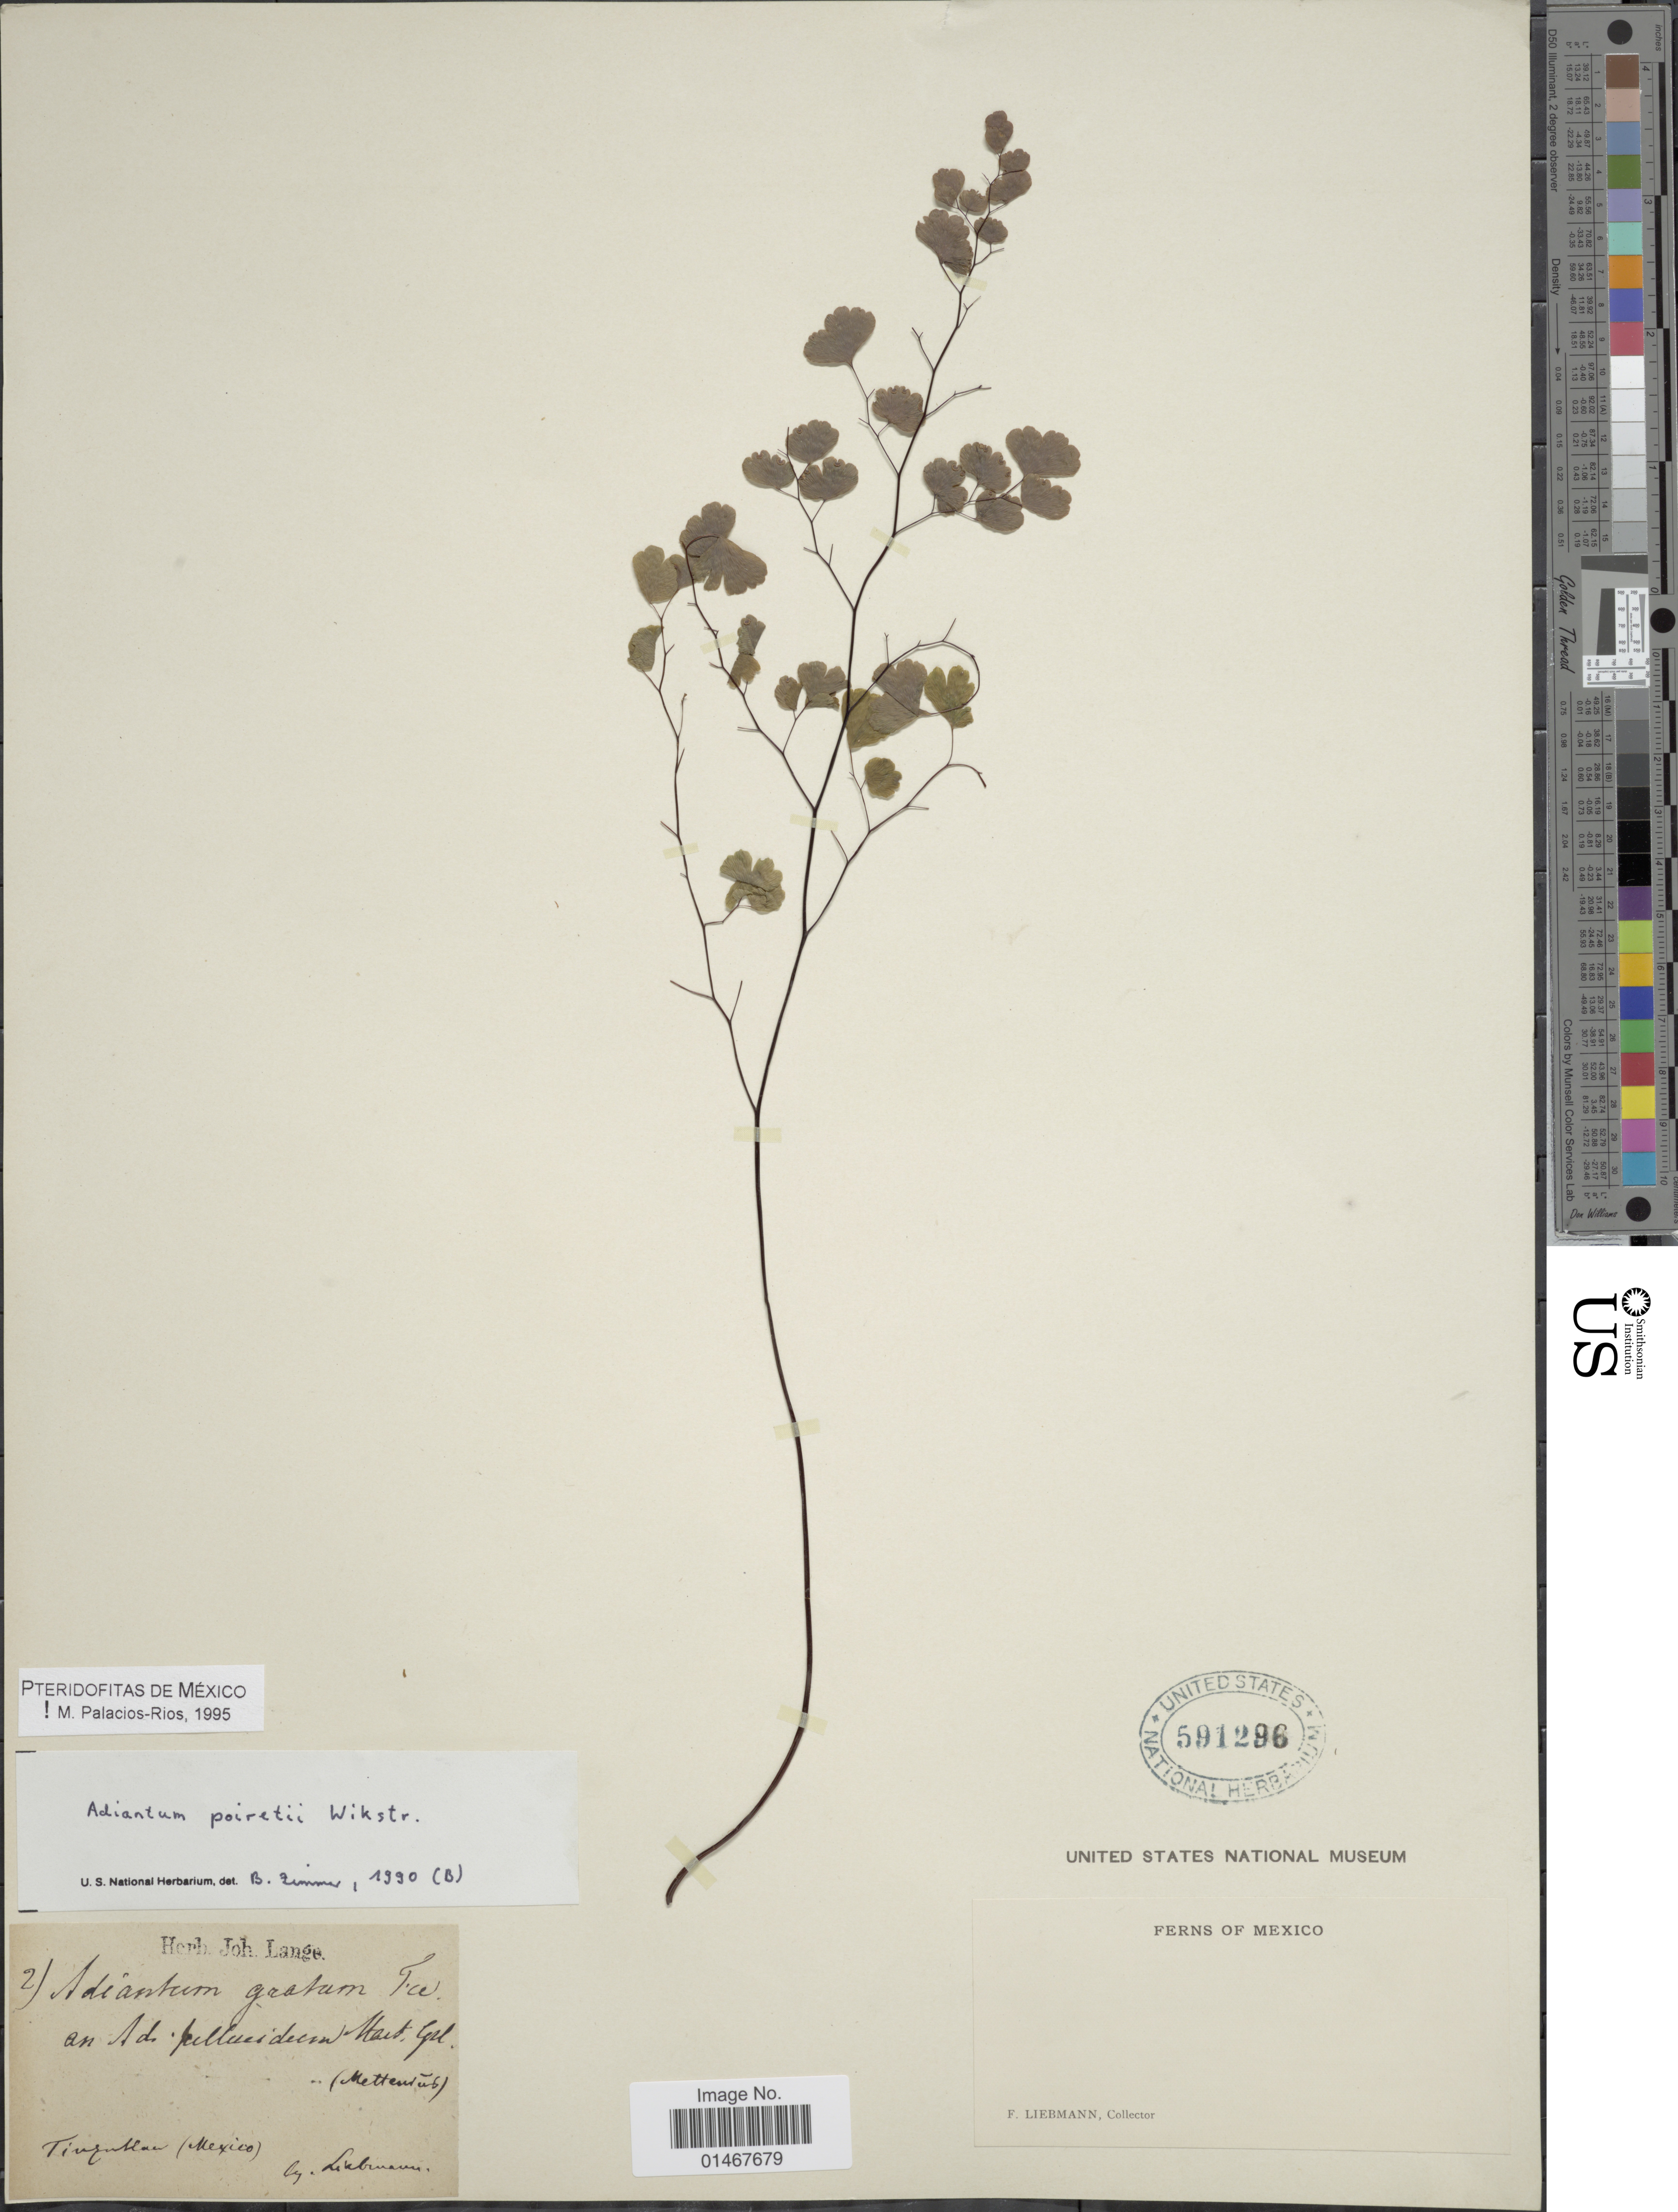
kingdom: Plantae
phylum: Tracheophyta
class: Polypodiopsida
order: Polypodiales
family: Pteridaceae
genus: Adiantum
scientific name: Adiantum poiretii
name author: Wikstr.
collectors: F. Liebmann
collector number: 2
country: Mexico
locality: Tiuzutlan [interpreted]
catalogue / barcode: US 591296